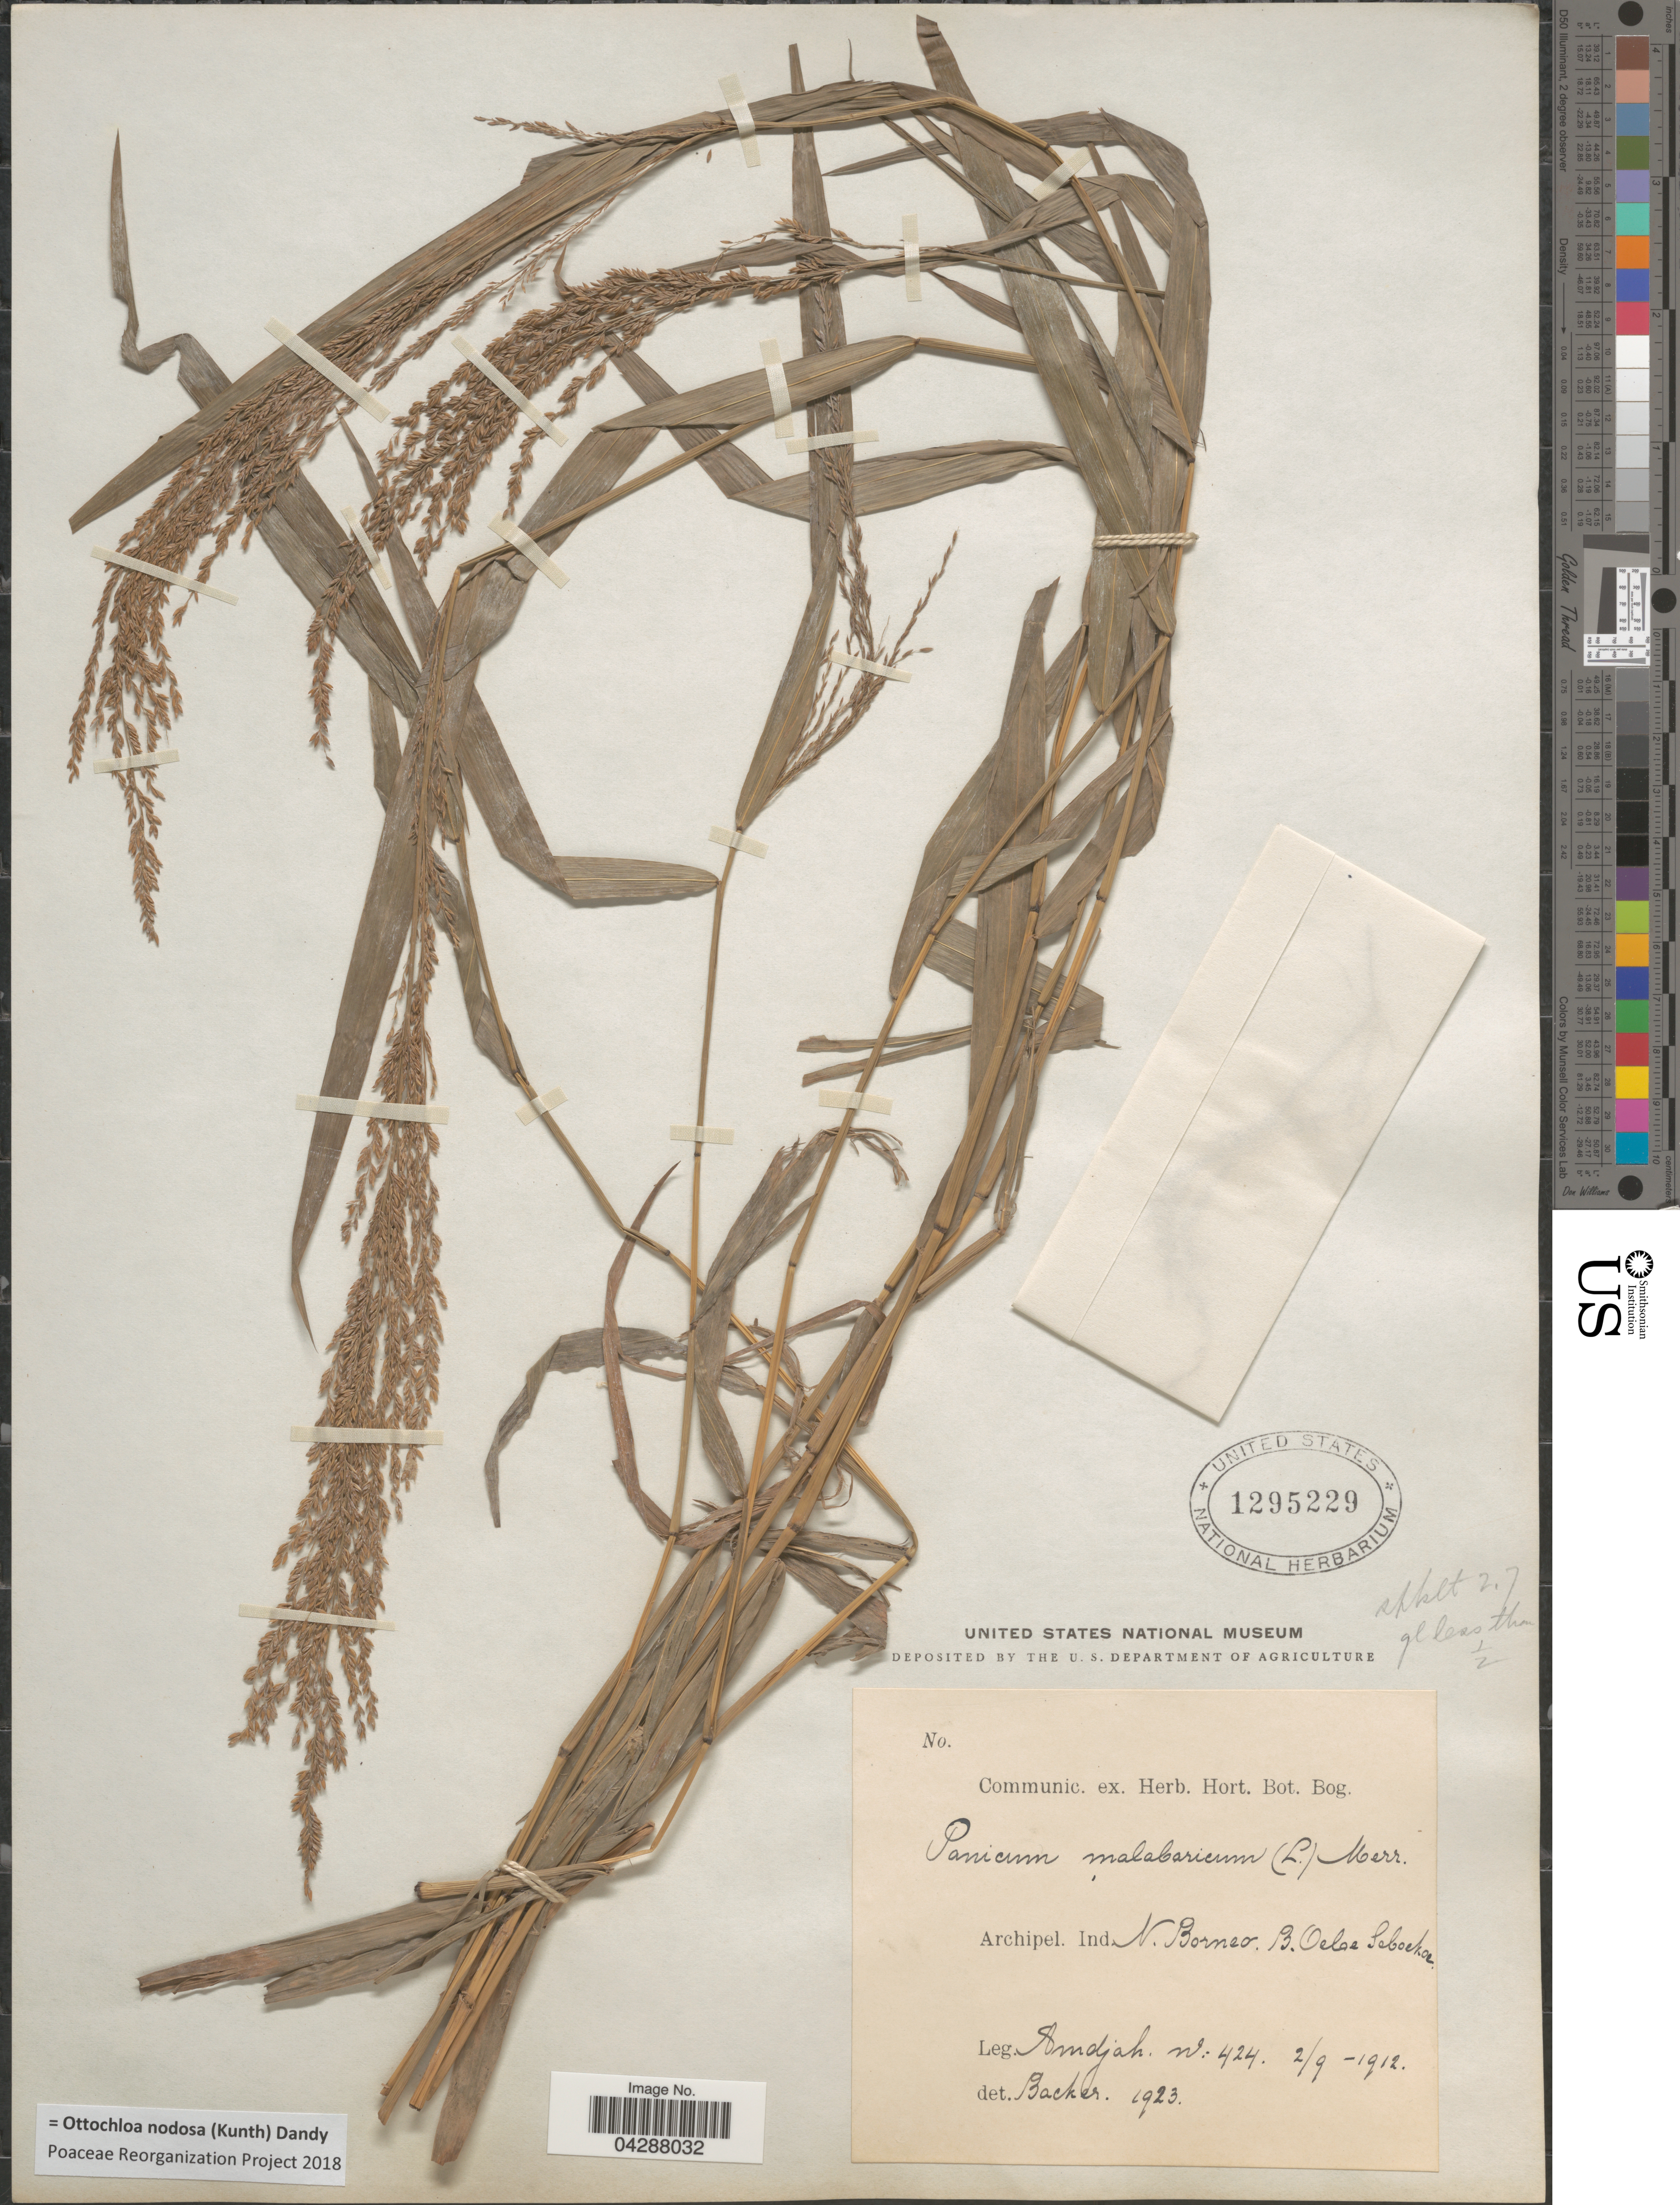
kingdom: Plantae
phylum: Tracheophyta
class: Liliopsida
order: Poales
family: Poaceae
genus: Ottochloa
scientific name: Ottochloa nodosa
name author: (Kunth) Dandy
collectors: Amdjah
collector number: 424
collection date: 1912-09-02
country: Indonesia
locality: Archipel. Ind. N. Borneo. B. Oelae Seboeka.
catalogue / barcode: US 1295229